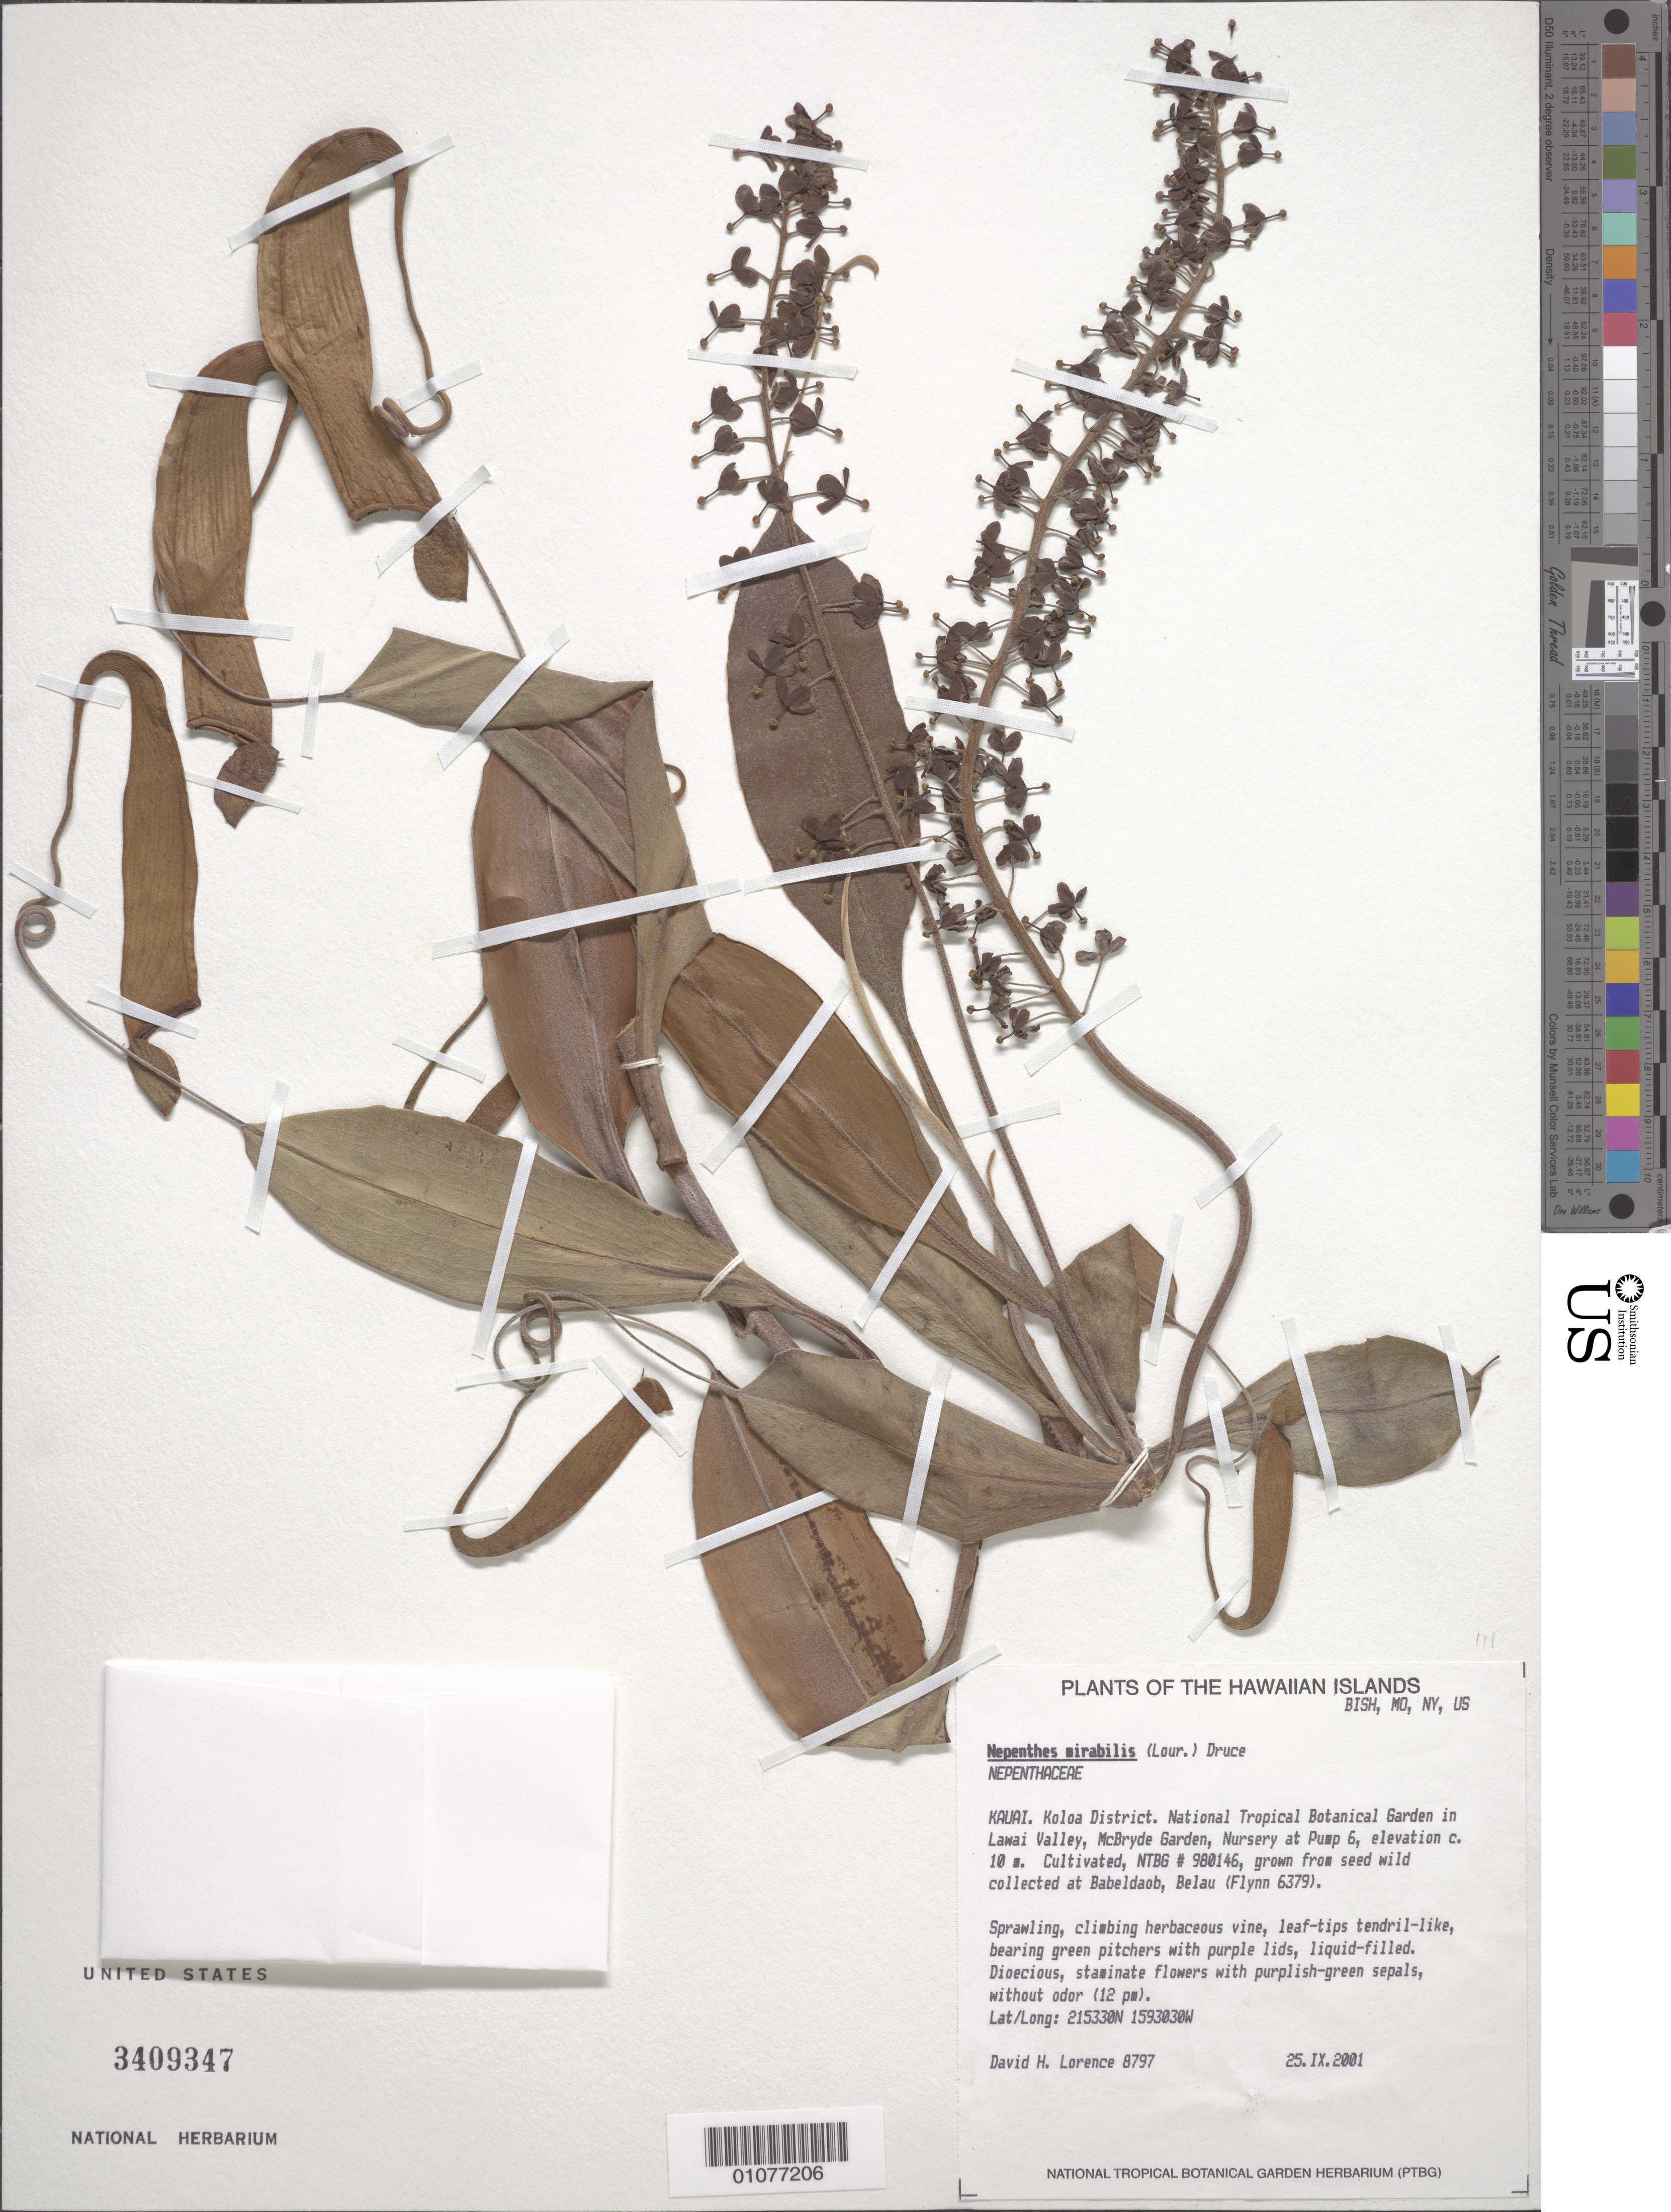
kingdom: Plantae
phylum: Tracheophyta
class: Magnoliopsida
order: Caryophyllales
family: Nepenthaceae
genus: Nepenthes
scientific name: Nepenthes mirabilis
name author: (Lour.) Druce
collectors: D. Lorence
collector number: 8797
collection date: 2001-09-25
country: United States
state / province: Hawaii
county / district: Kauai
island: Kaua'i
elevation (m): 10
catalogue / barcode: US 3409347